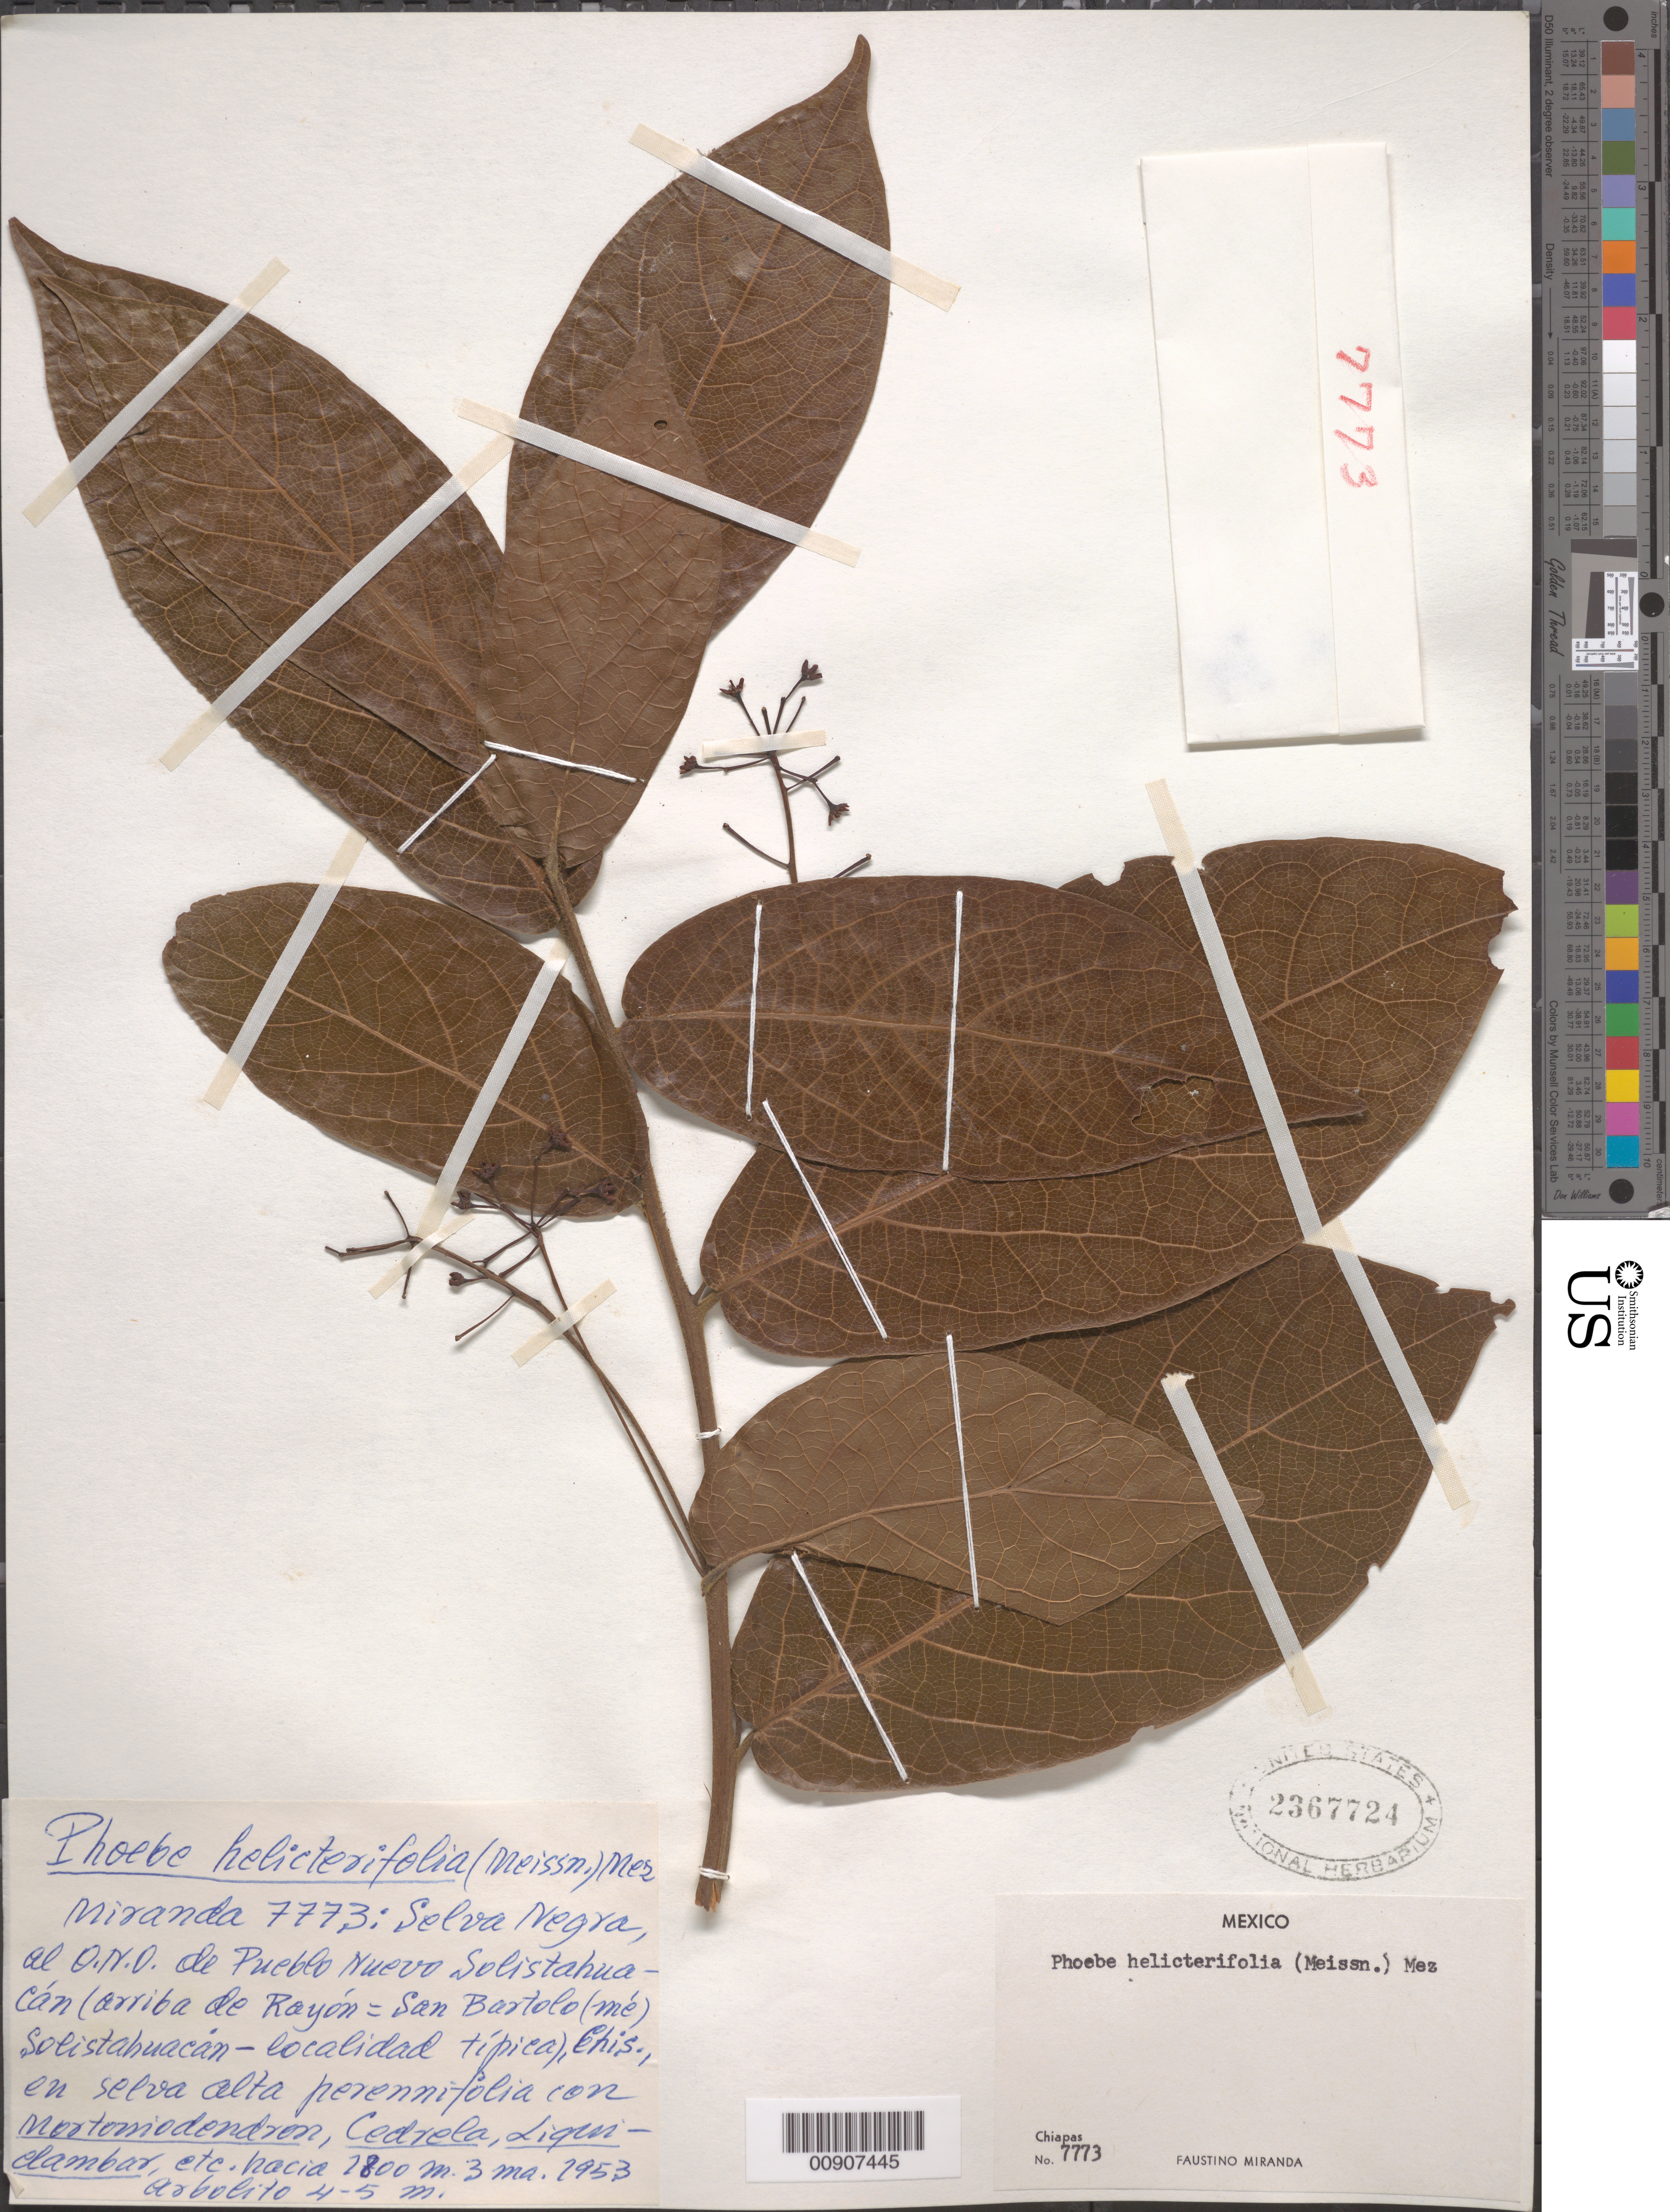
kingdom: Plantae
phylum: Tracheophyta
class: Magnoliopsida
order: Laurales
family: Lauraceae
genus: Phoebe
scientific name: Phoebe helicterifolia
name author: (Meisn.) Mez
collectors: Miranda G., F.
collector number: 7773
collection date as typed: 03 Mar 1953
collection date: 1953-03-03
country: Mexico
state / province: Chiapas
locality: Selva Negra, al O.N.O. de Pueblo Nuevo Solistahuacán (arriba de Rayón = San Bartolo(mé) Solistahuacán - localidad típica), Chiapas.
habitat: En selva alta perennifolia con Mortoniodendron, Cedrela, Liquidambar, etc.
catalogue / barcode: US 2367724